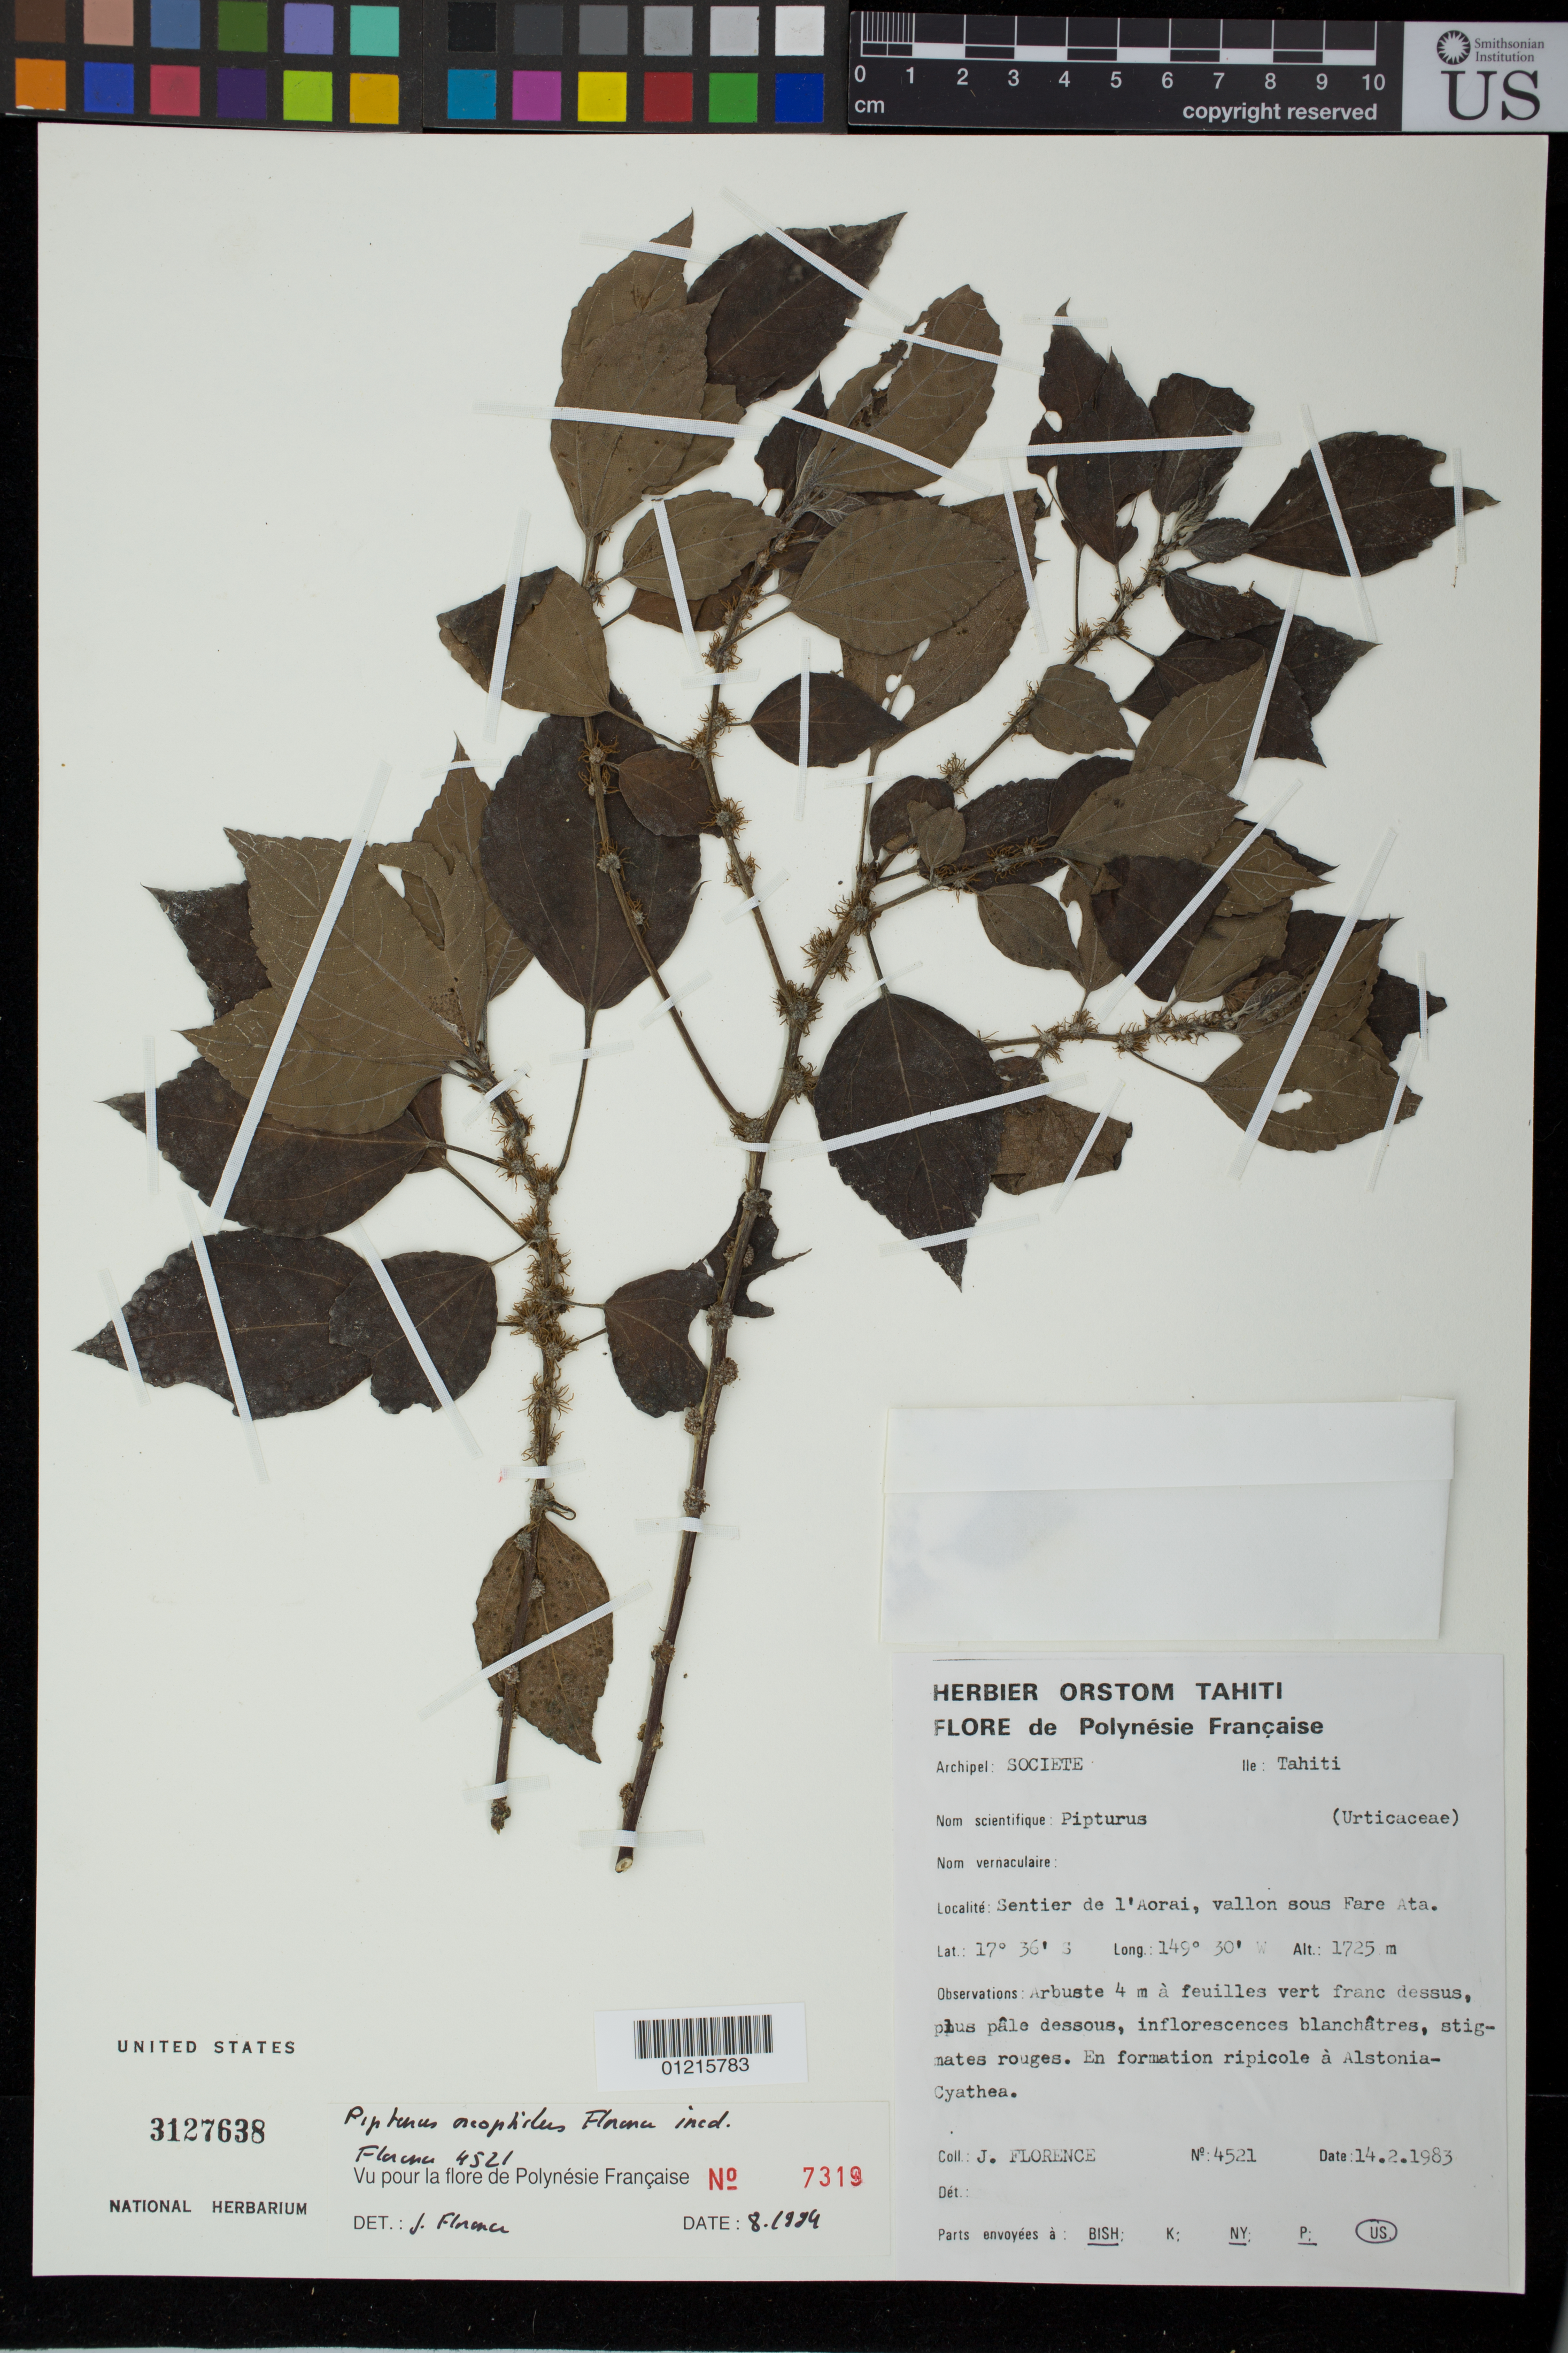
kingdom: Plantae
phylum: Tracheophyta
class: Magnoliopsida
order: Rosales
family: Urticaceae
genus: Pipturus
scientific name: Pipturus oreophilus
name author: J. Florence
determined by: Florence, J.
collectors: J. Florence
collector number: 4521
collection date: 1983-02-14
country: French Polynesia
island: Tahiti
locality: Sentier de L'Aorai, vallon sous Fare Ata.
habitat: en formation ripicolè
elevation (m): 1725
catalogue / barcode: US 3127638